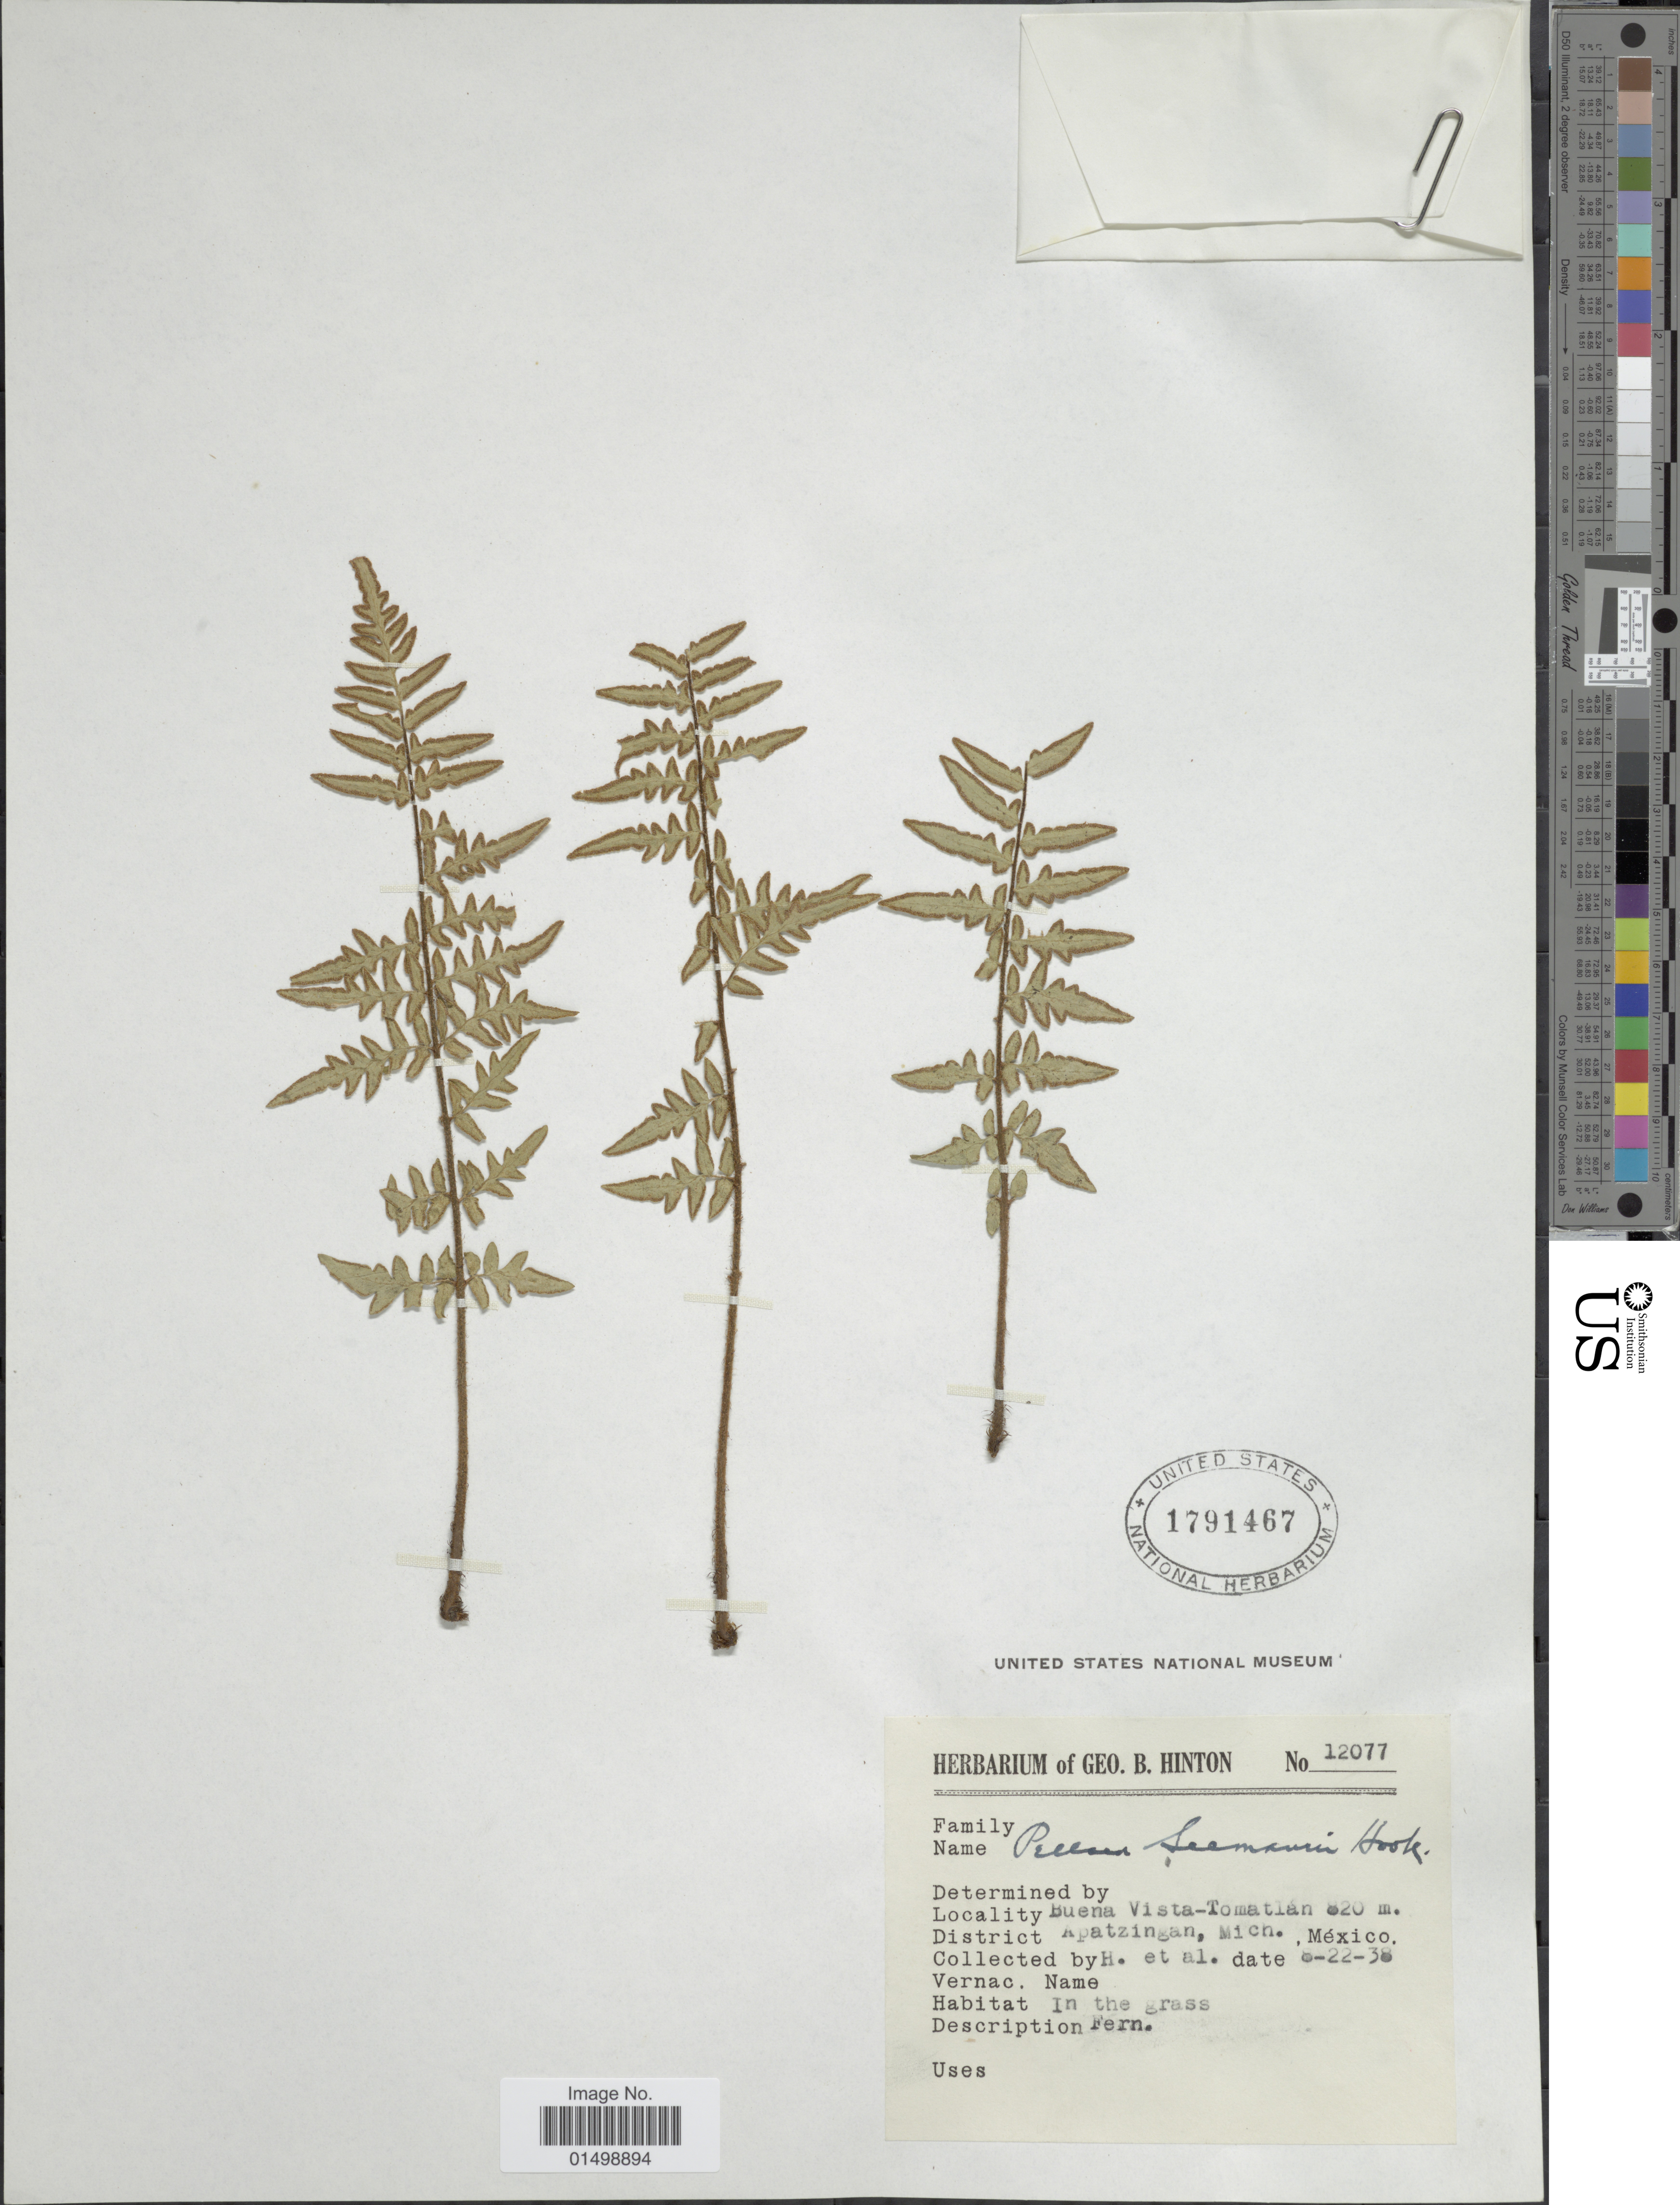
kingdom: Plantae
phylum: Tracheophyta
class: Polypodiopsida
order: Polypodiales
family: Pteridaceae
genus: Cheilanthes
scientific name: Cheilanthes lozanii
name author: (Maxon) R.M. Tryon & A.F. Tryon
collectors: G. B. Hinton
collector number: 12077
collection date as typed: Transcribed d/m/y: 22/8/38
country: Mexico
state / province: Michoacán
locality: Buena Vista-Tomatlan, Apatzingan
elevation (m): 820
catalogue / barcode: US 1791467